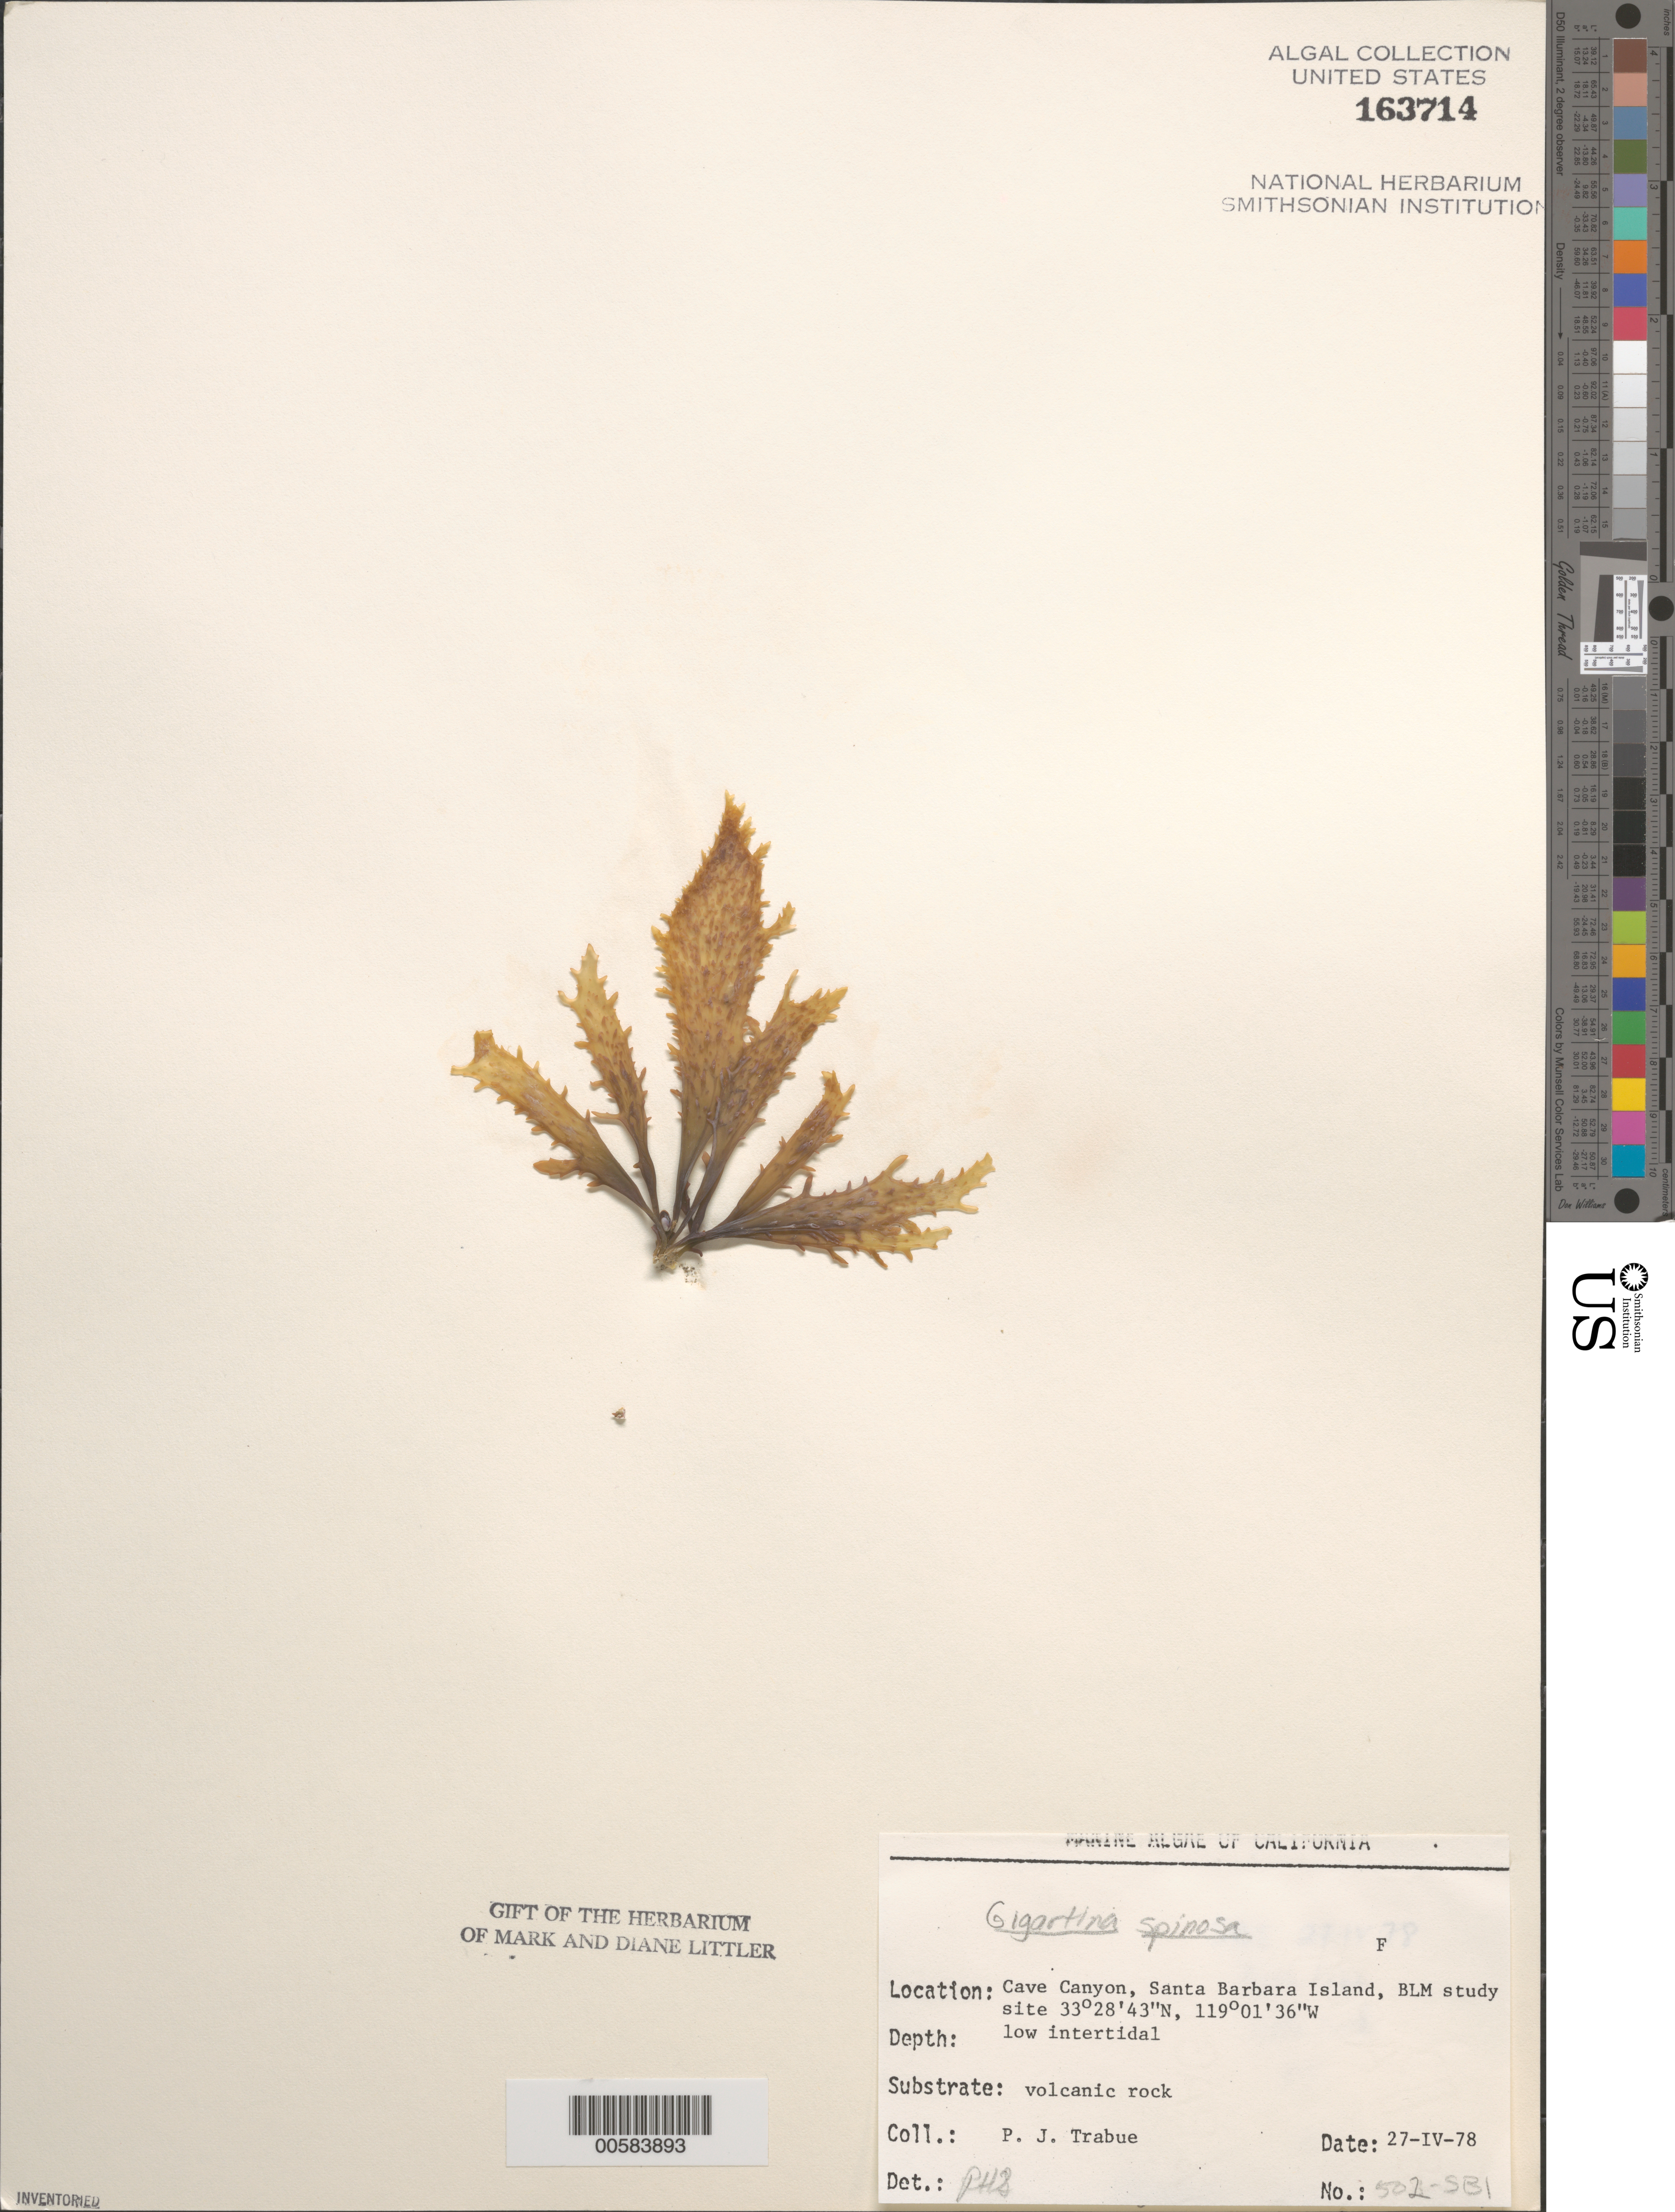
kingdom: Plantae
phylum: Rhodophyta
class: Florideophyceae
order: Gigartinales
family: Gigartinaceae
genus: Chondracanthus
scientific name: Chondracanthus spinosus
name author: (Kütz.) Guiry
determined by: Algae name updating Project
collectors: P. J. Trabue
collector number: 502-sbi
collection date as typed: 27 Apr 1978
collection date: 1978-04-27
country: United States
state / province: California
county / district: Santa Barbara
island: Santa Barbara Island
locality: Cave Canyon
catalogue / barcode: US 163714